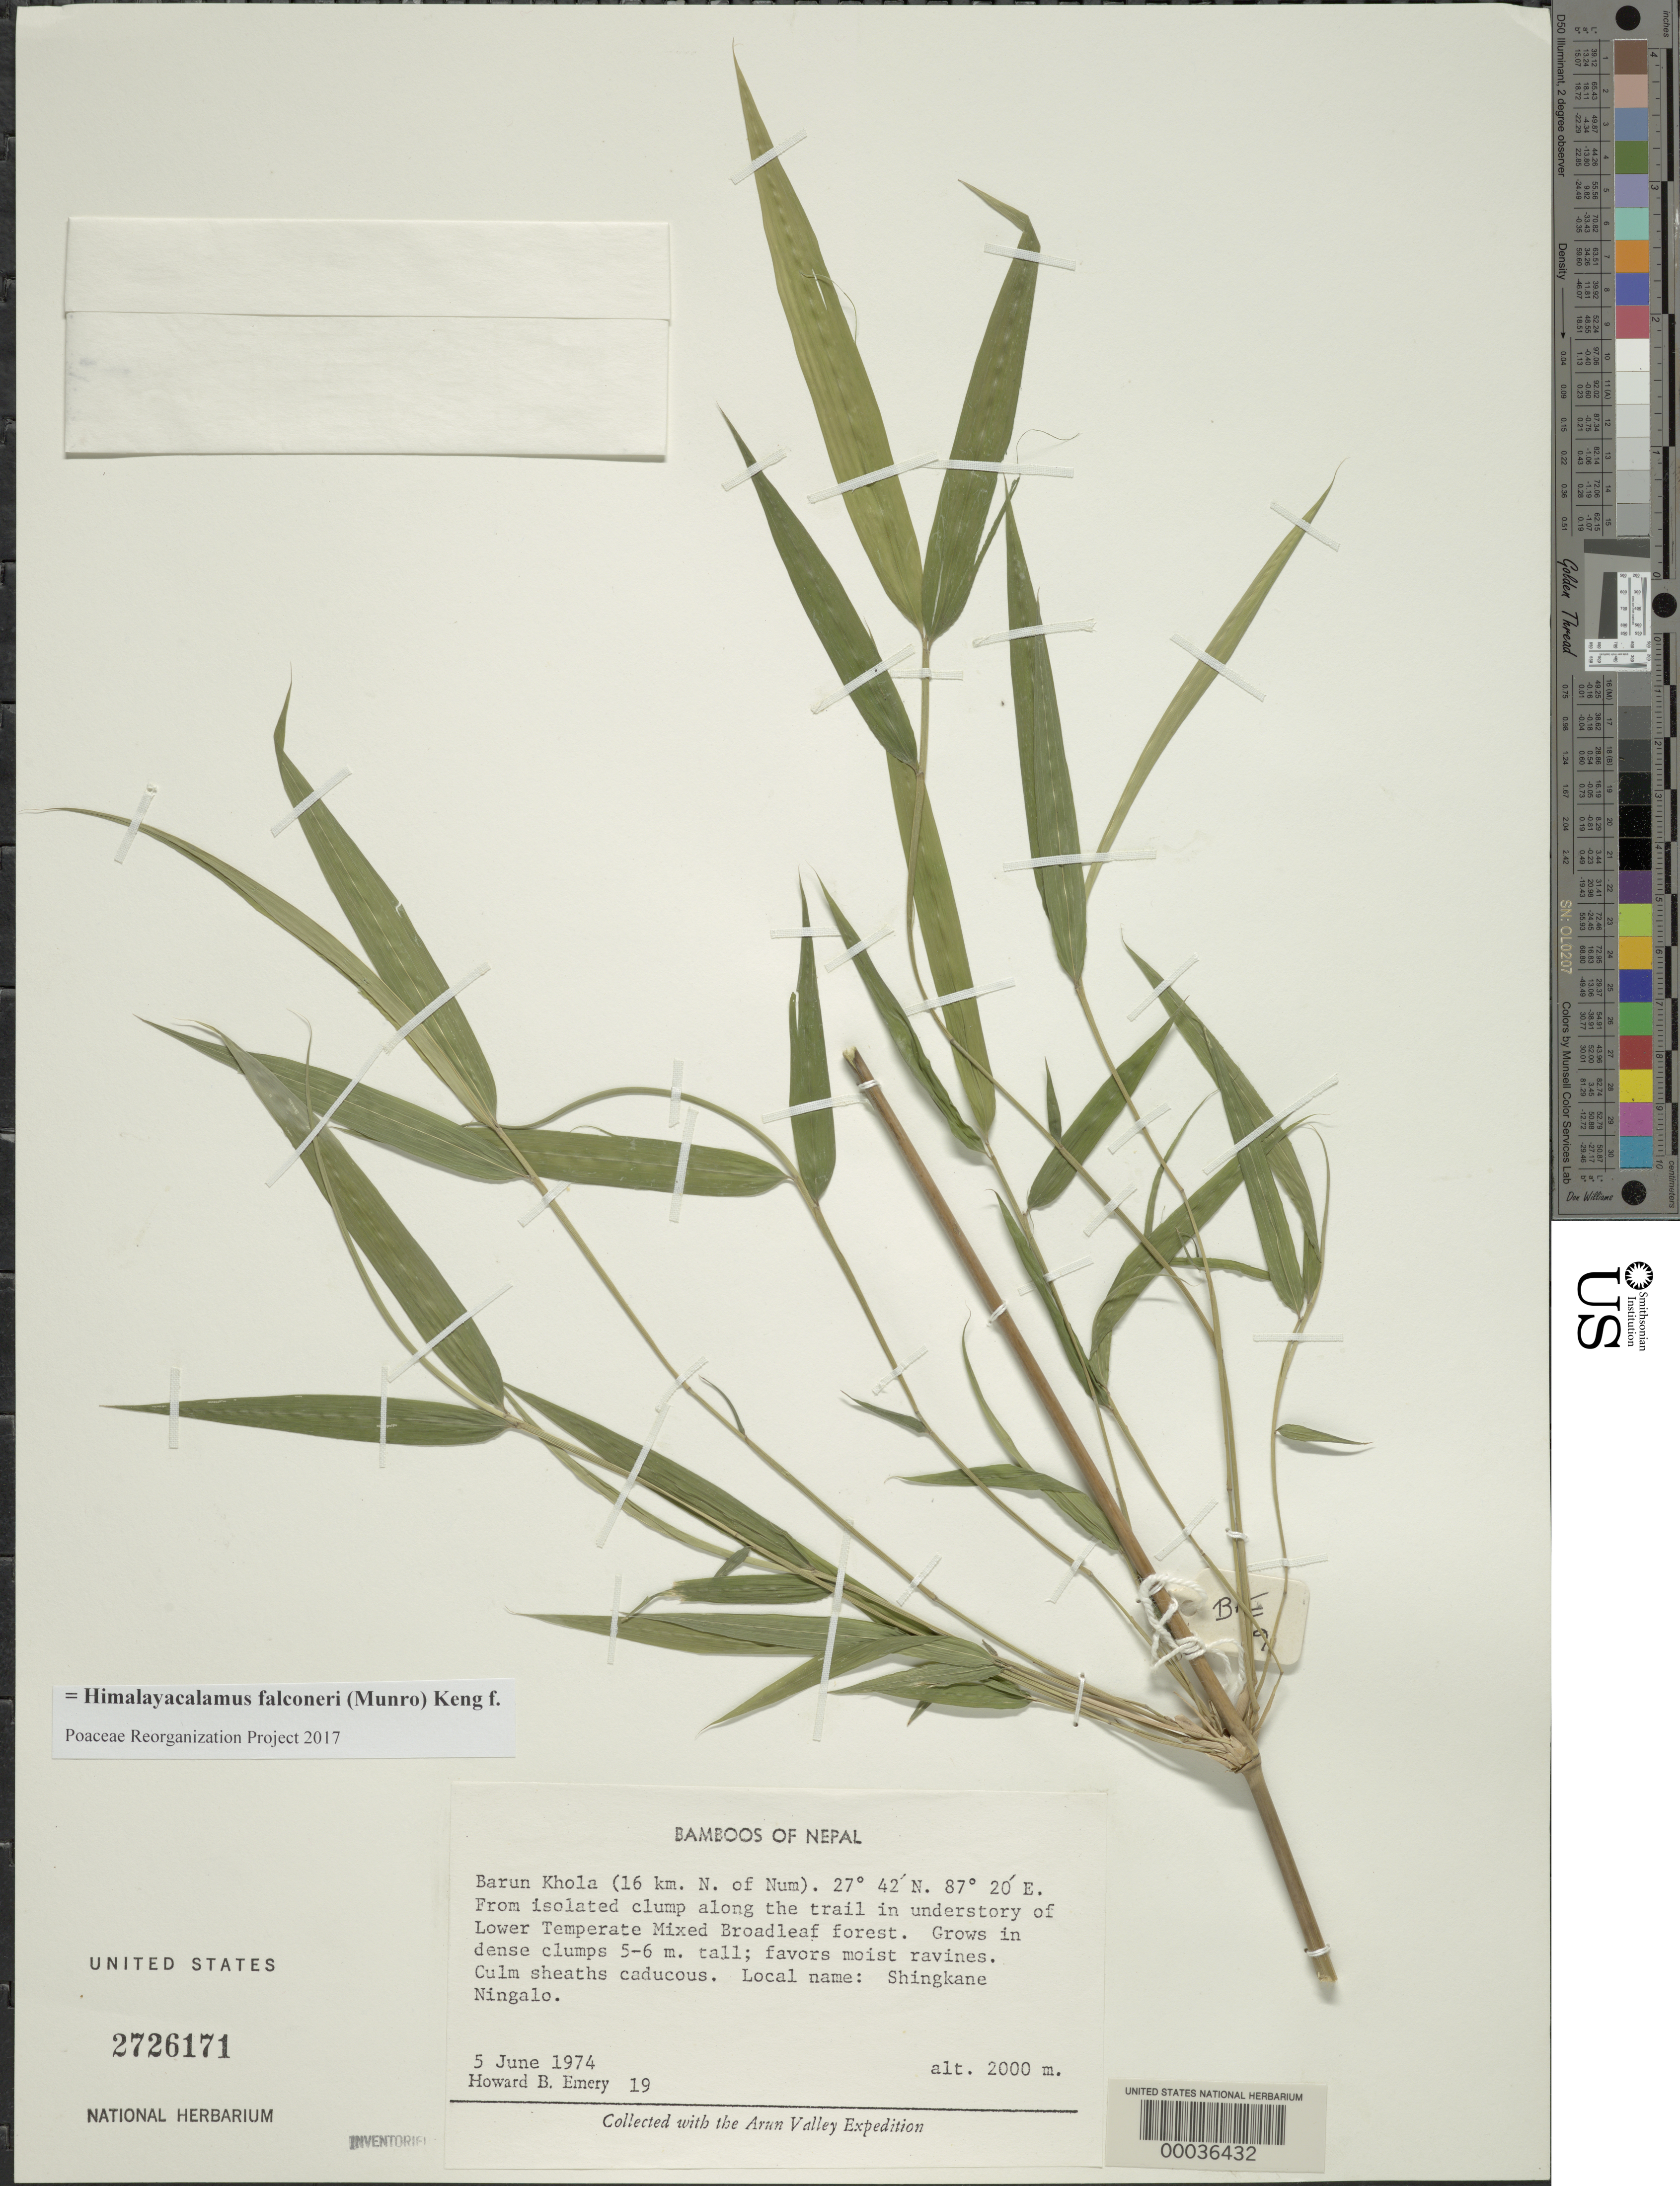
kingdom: Plantae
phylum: Tracheophyta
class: Liliopsida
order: Poales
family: Poaceae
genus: Himalayacalamus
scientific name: Himalayacalamus falconeri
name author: (Munro) Keng f.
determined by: Poaceae Reorganization Project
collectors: H. B. Emery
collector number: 19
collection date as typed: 05 Jun 1974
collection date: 1974-06-05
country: Nepal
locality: Barun khola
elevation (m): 2000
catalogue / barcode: US 2726171